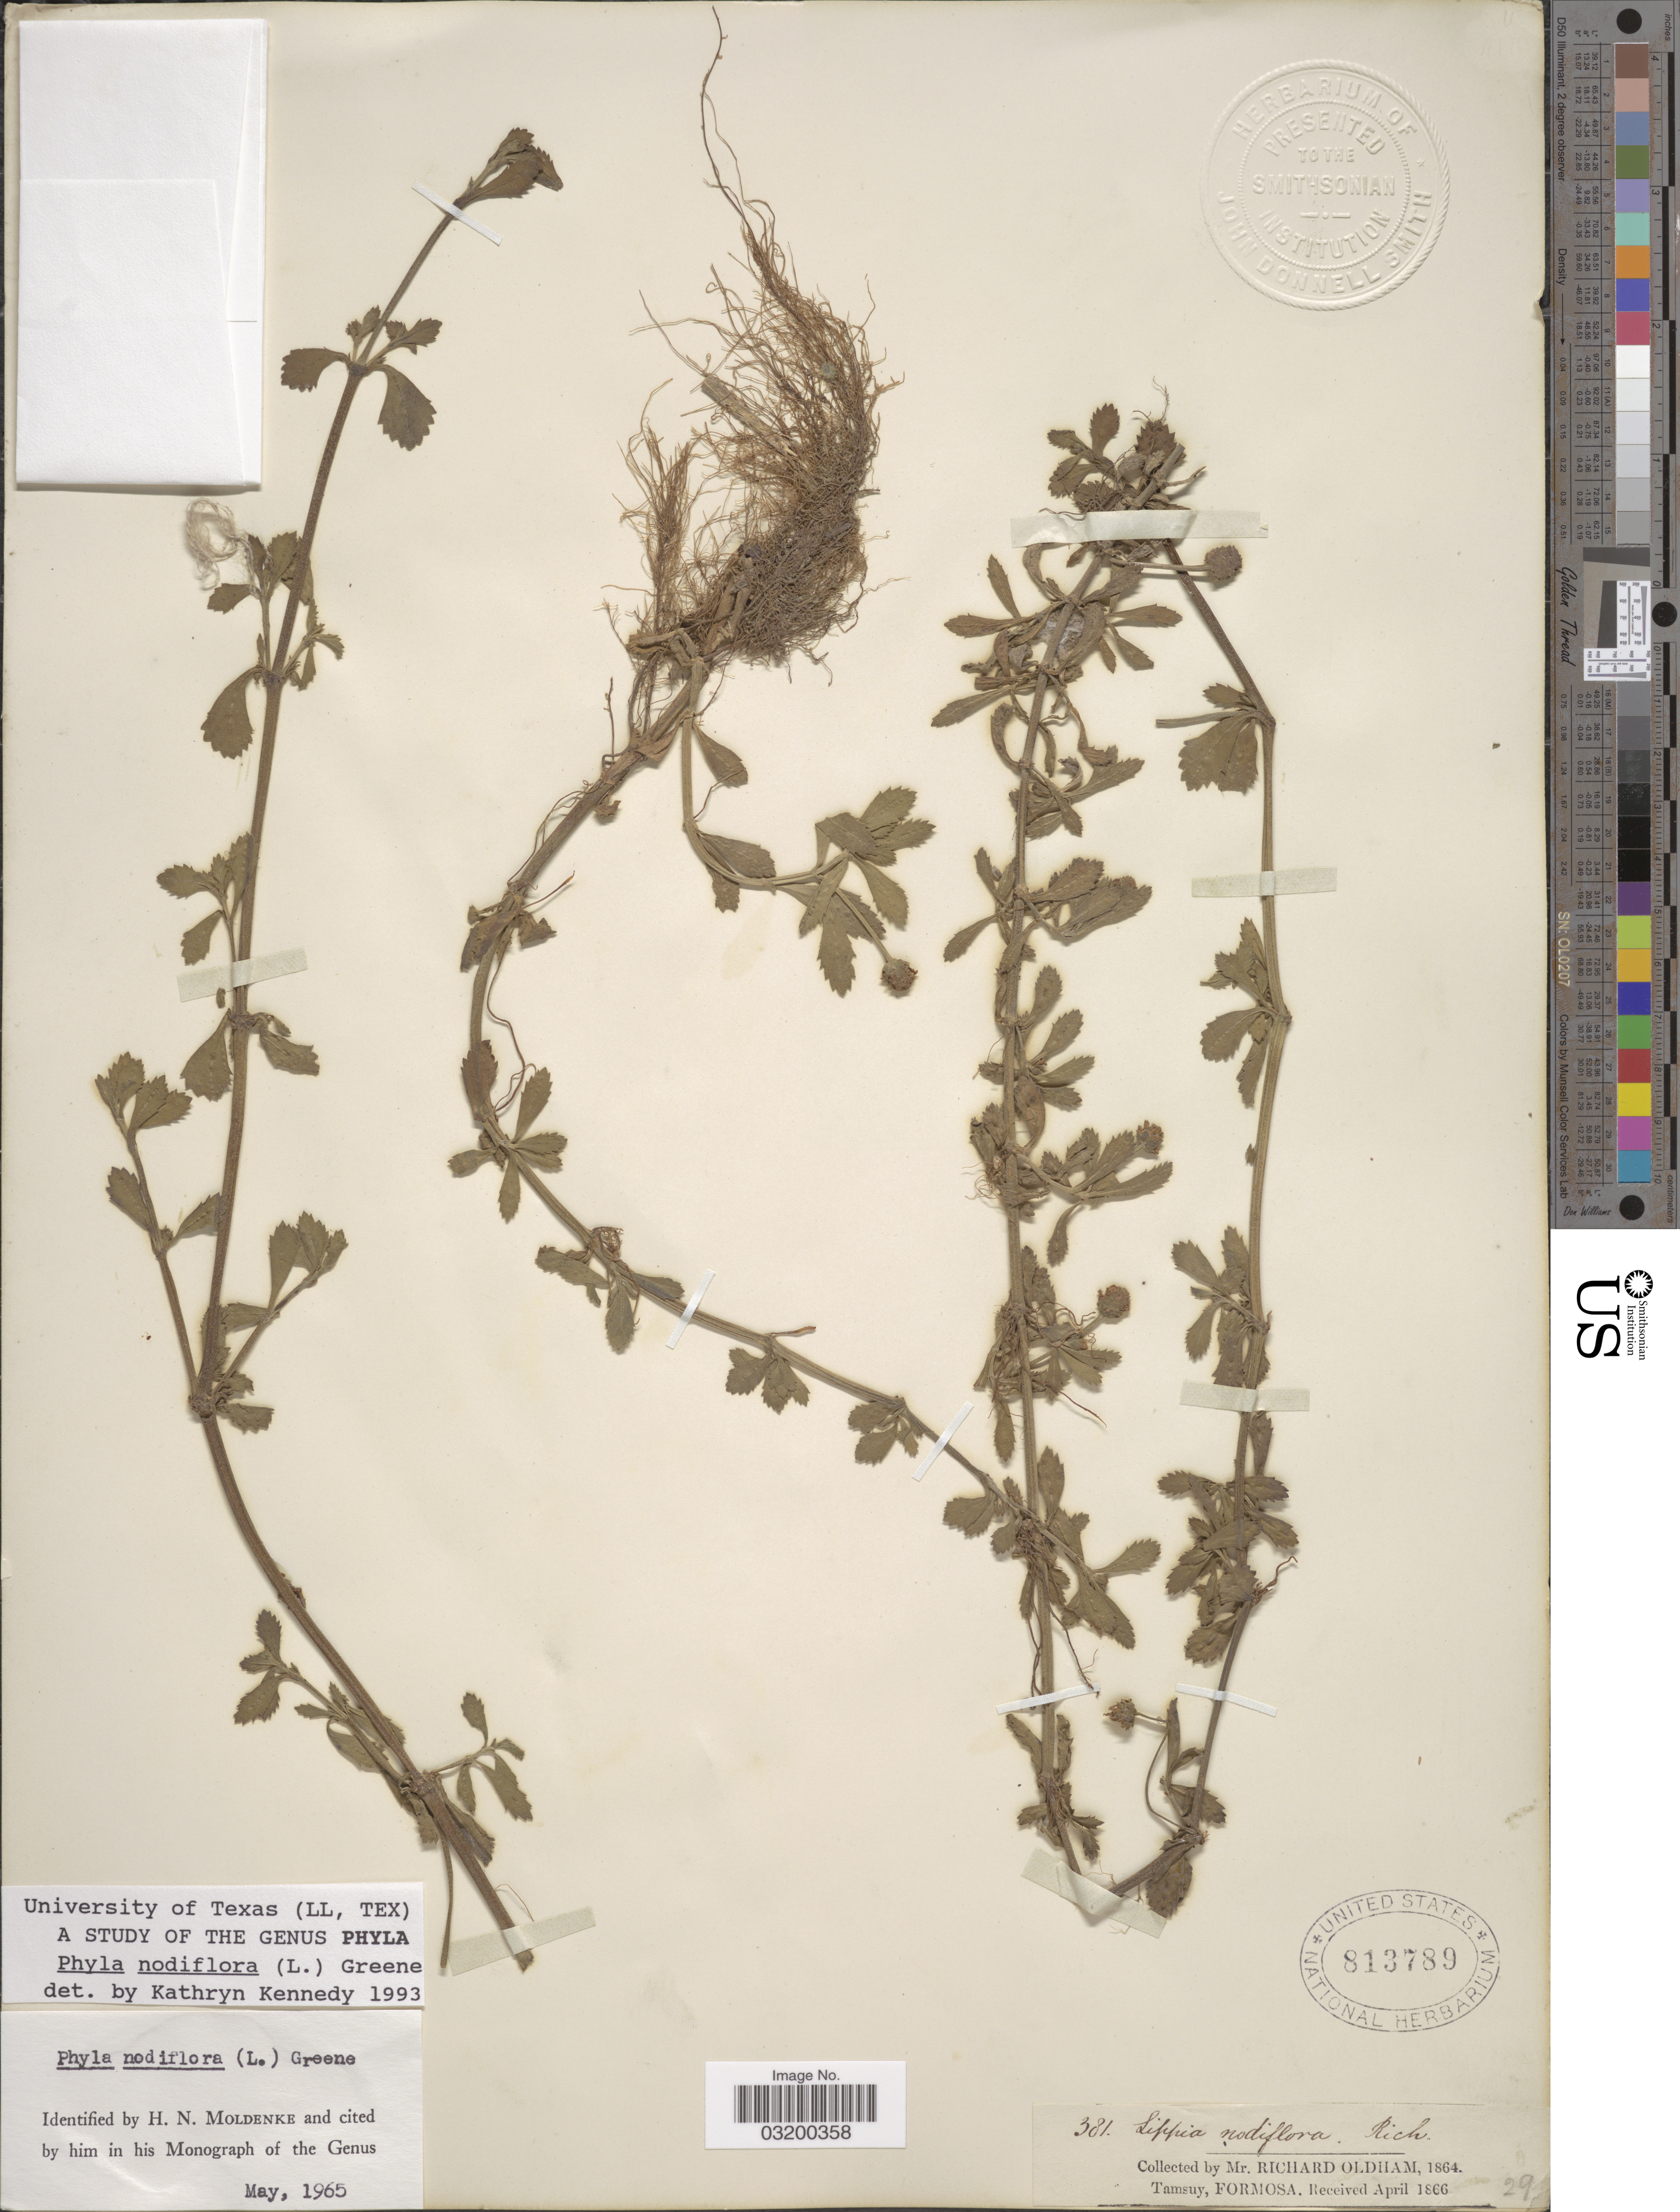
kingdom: Plantae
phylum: Tracheophyta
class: Magnoliopsida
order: Lamiales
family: Verbenaceae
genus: Phyla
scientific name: Phyla nodiflora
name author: (L.) Greene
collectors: R. Oldham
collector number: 381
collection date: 1864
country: Taiwan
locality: Tamsuy. Formosa.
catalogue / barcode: US 813789